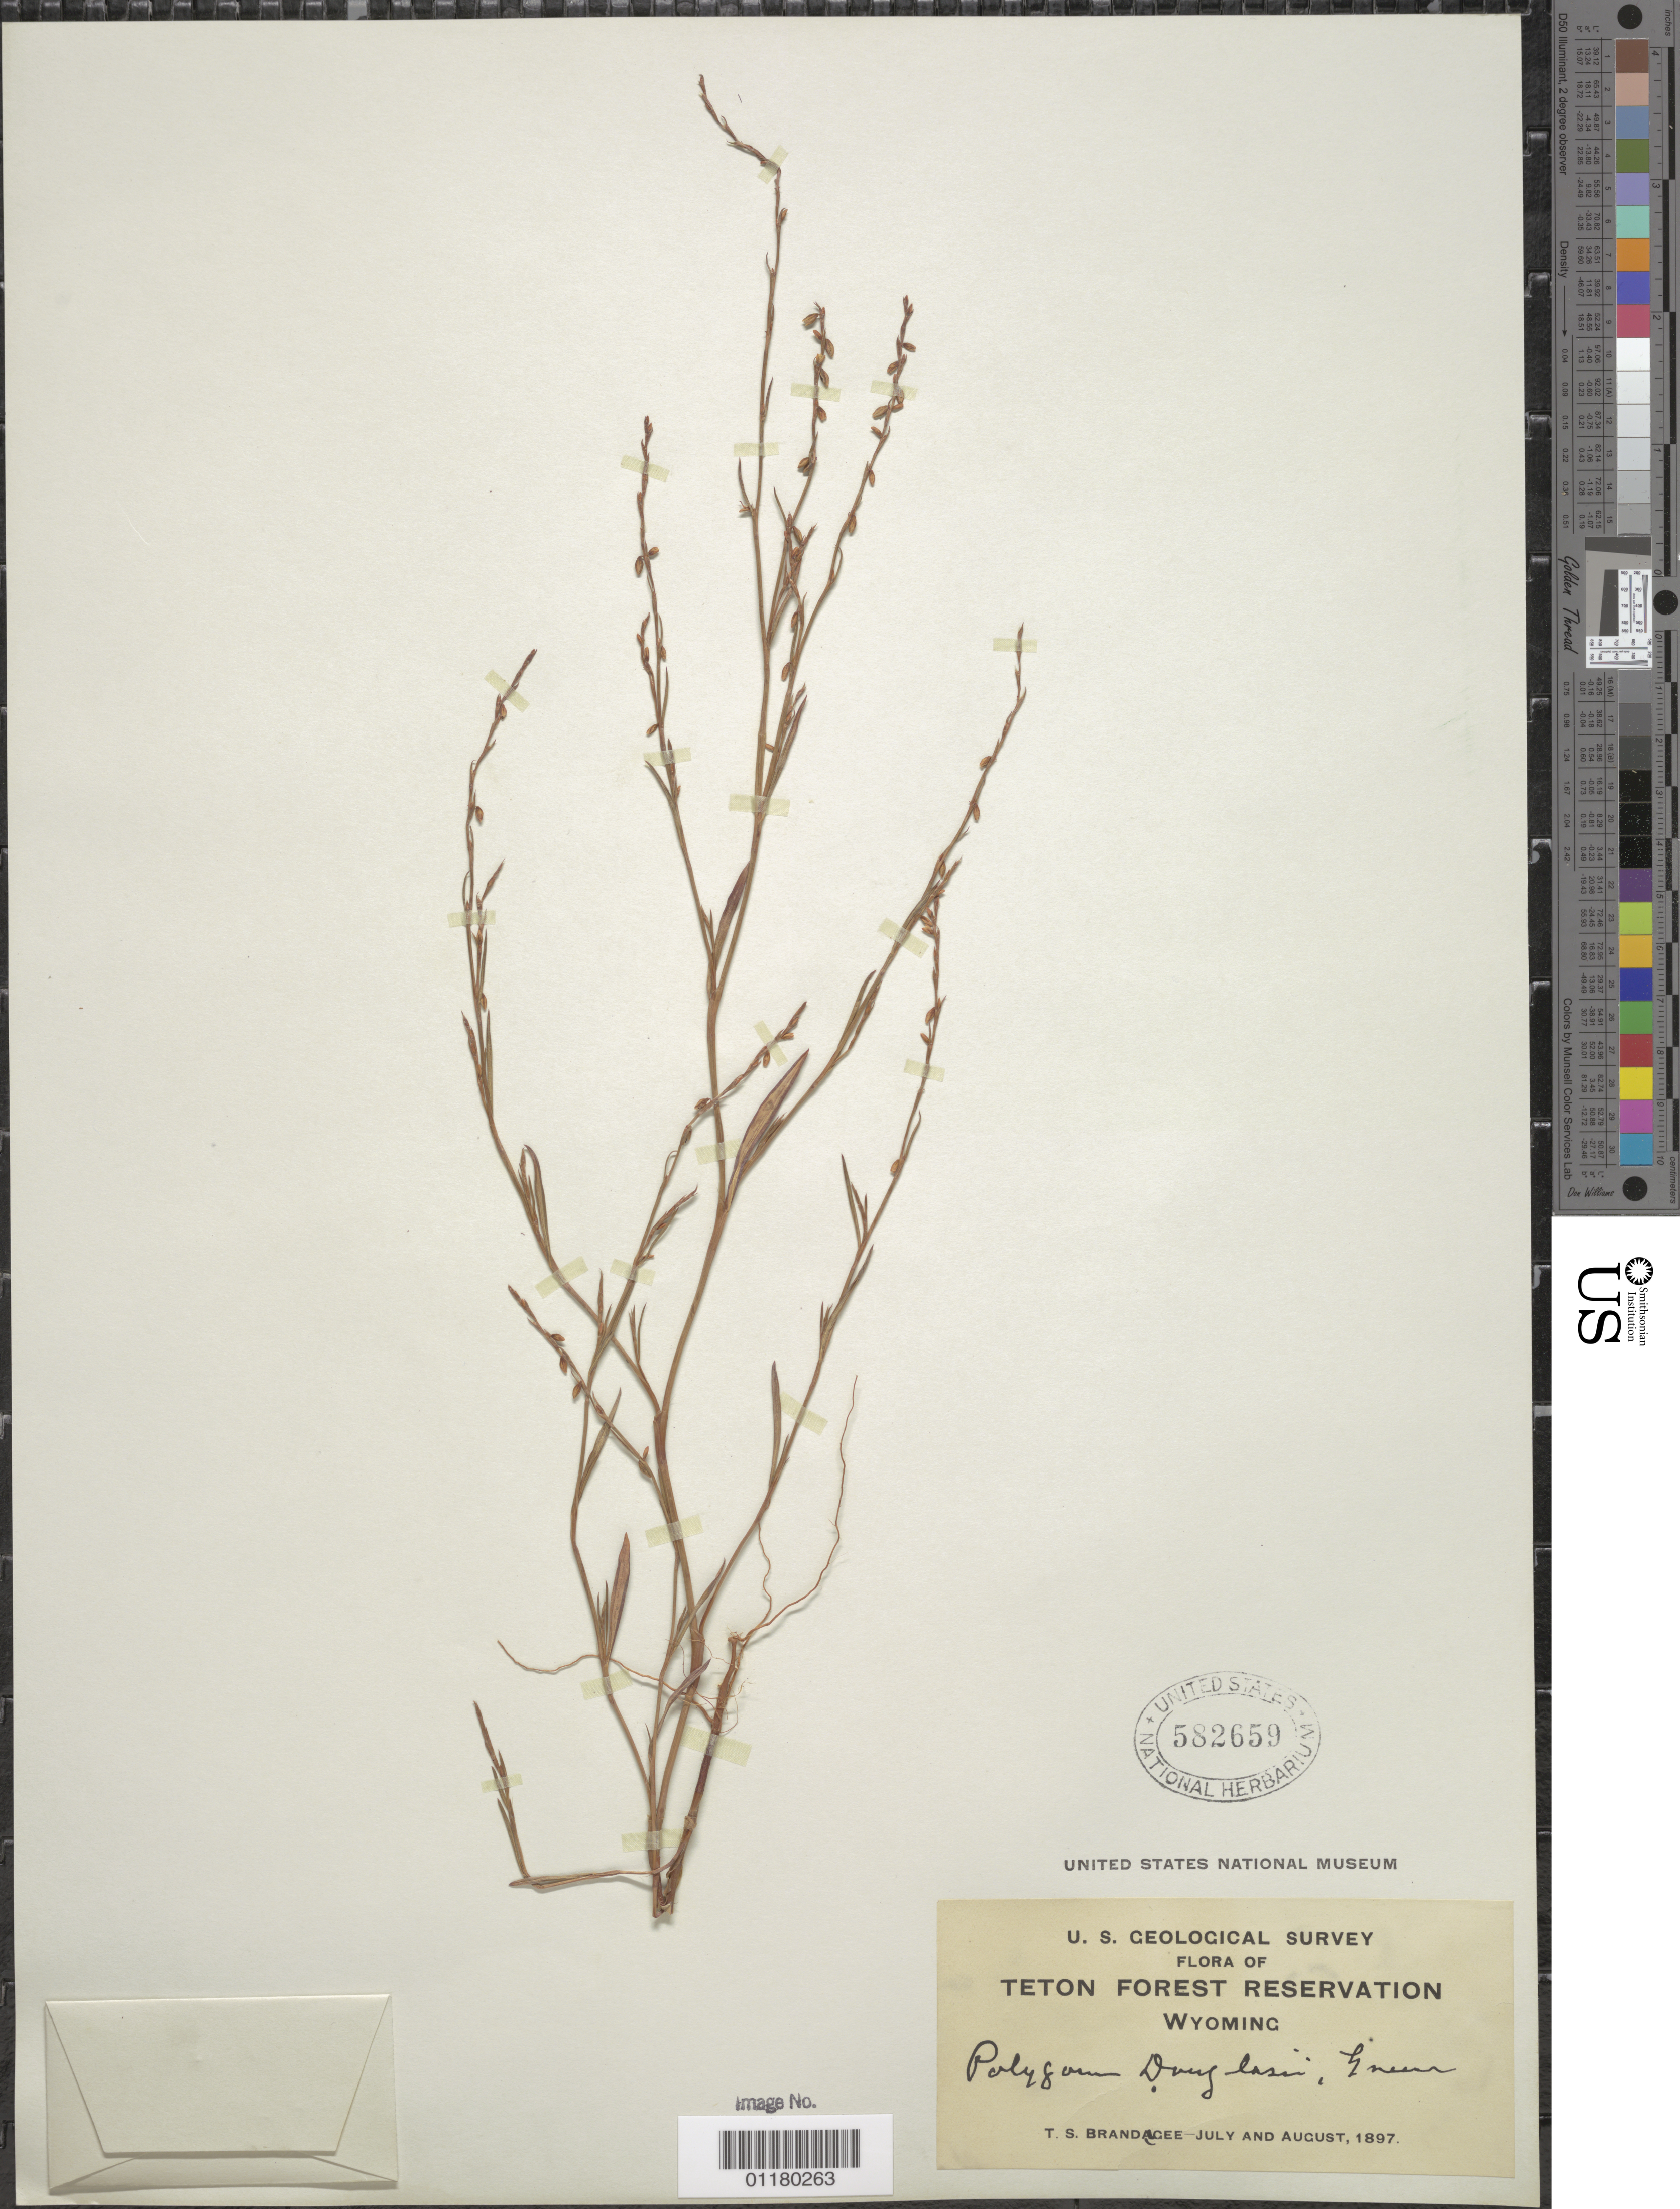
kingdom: Plantae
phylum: Tracheophyta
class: Magnoliopsida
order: Caryophyllales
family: Polygonaceae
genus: Polygonum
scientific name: Polygonum douglasii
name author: Greene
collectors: T. S. Brandegee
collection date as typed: Jul 1897 and -- Aug 1897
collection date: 1897-07,1897-08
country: United States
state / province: Wyoming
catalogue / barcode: US 582659